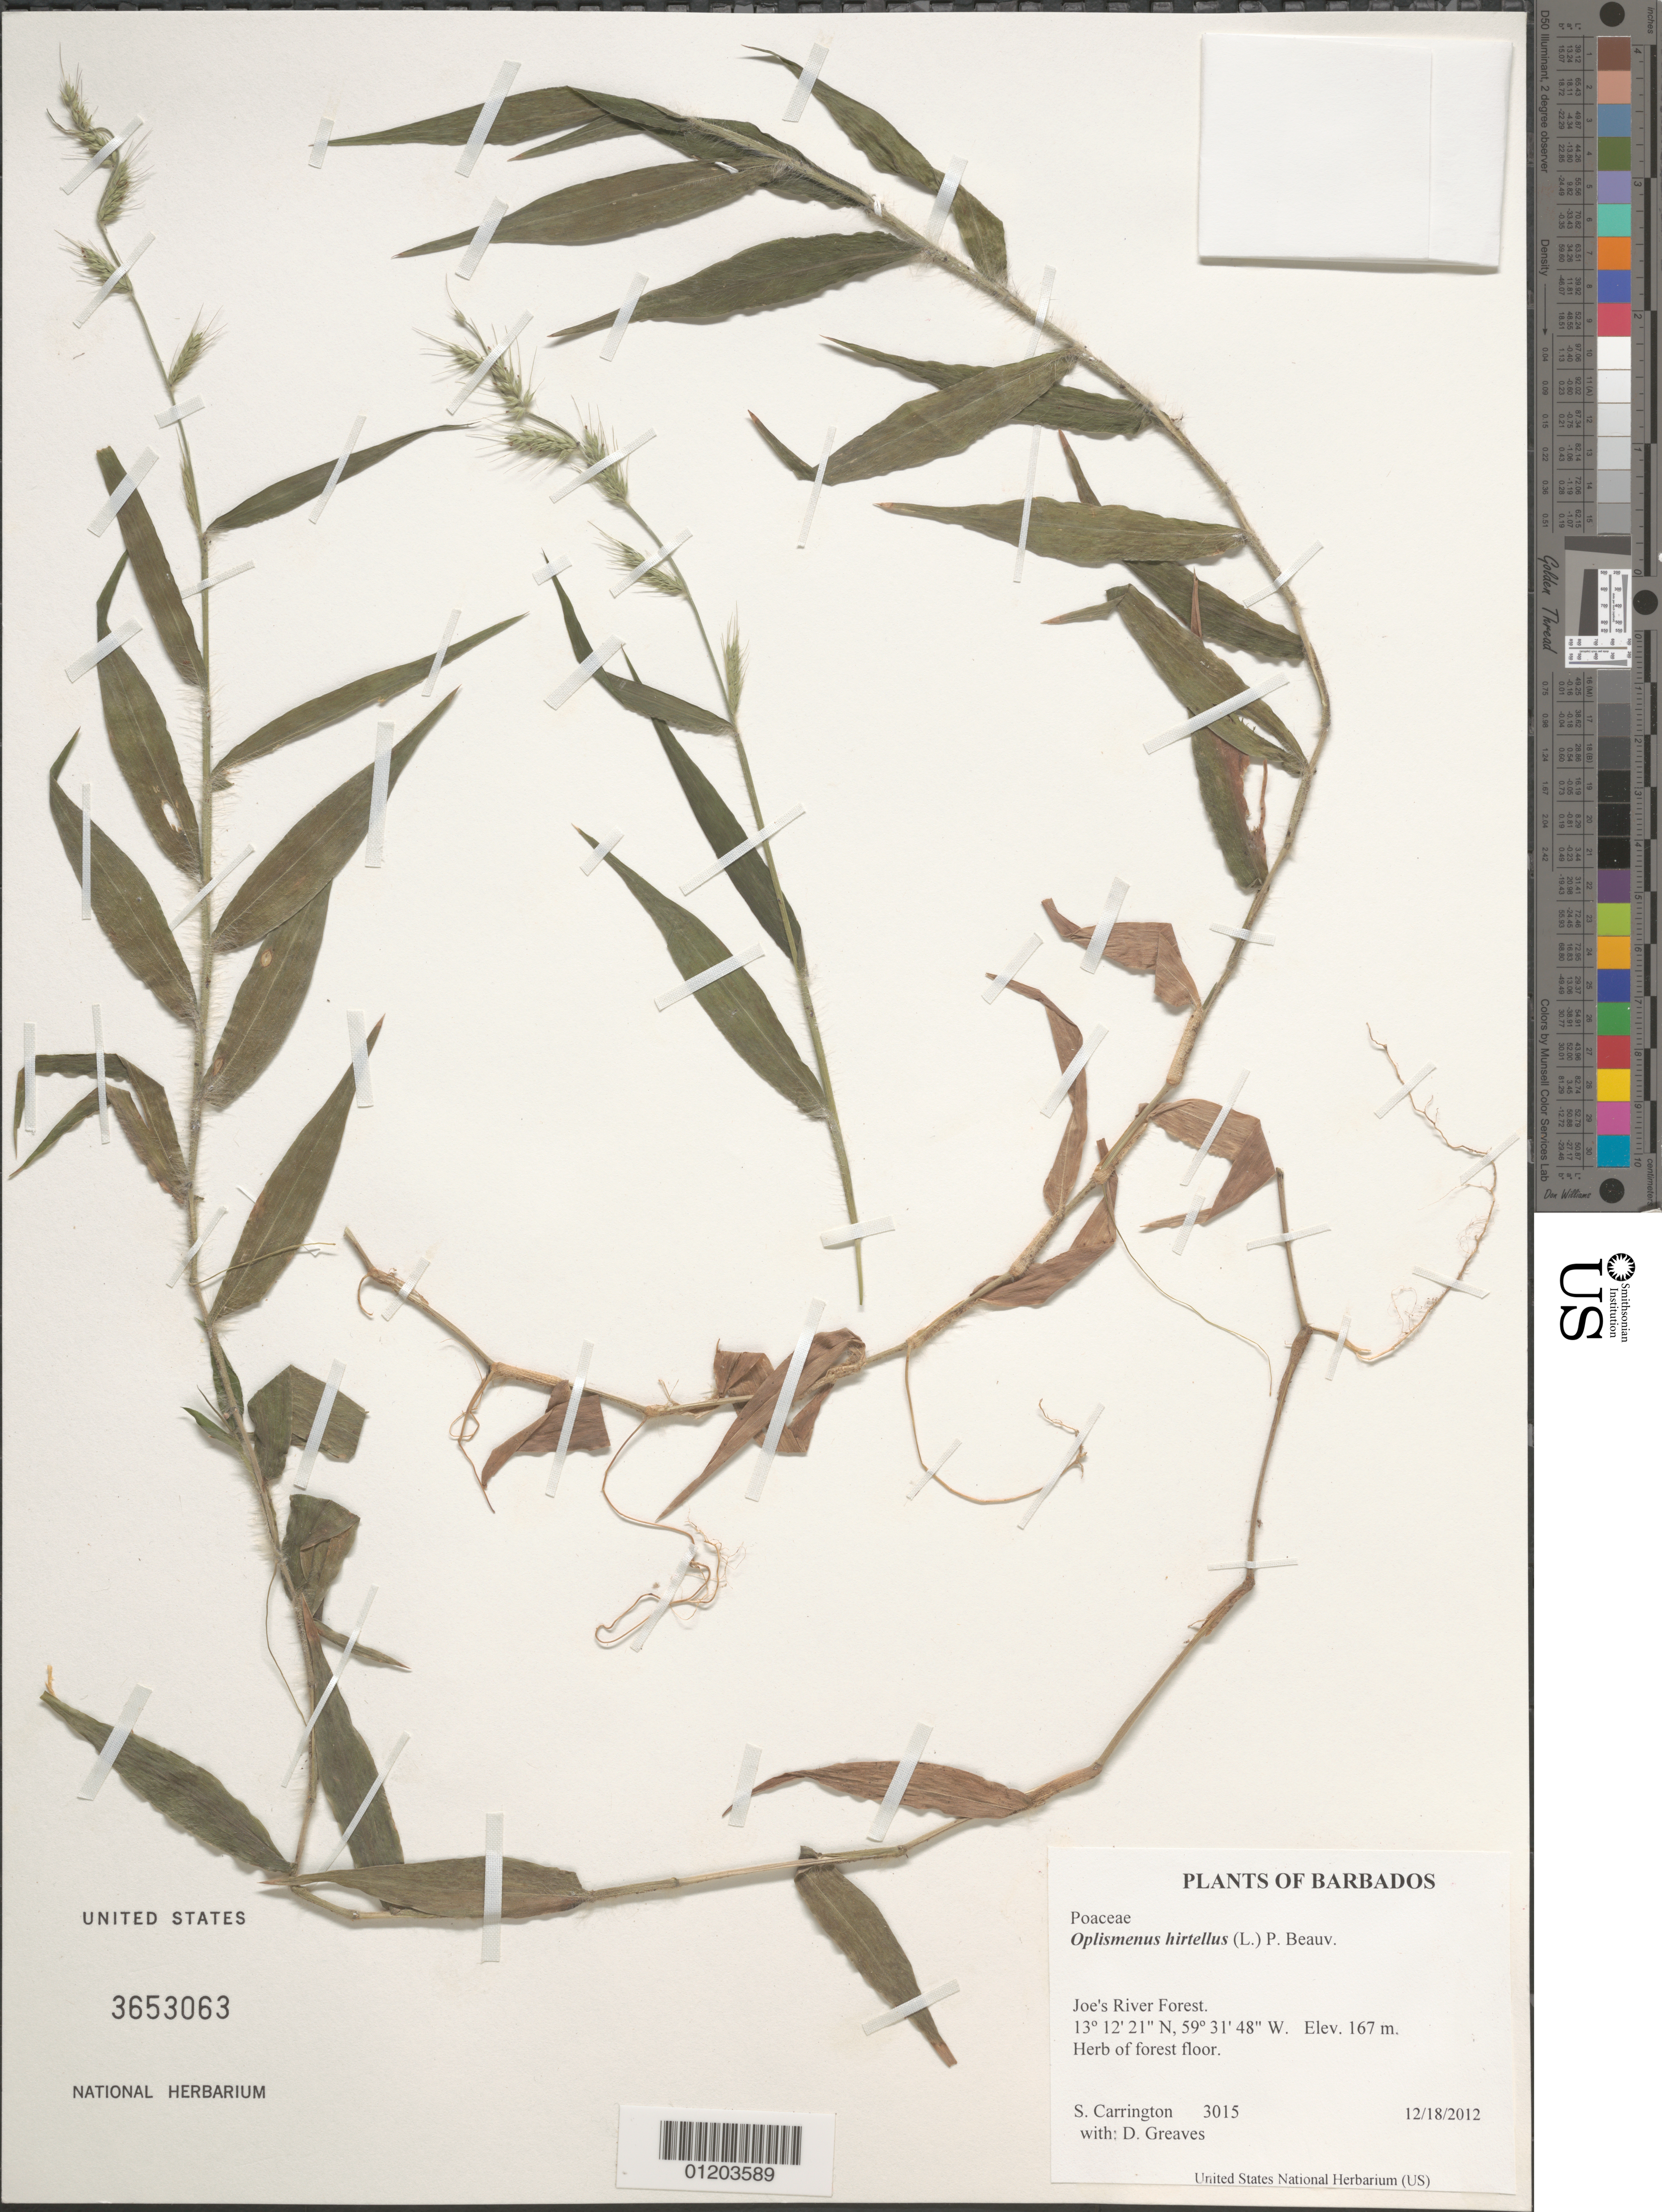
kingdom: Plantae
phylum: Tracheophyta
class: Liliopsida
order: Poales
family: Poaceae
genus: Oplismenus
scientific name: Oplismenus hirtellus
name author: (L.) P. Beauv.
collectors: C. M. S. Carrington & D. Greaves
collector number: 3015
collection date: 2012-12-18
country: Barbados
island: Barbados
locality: Joe's River Forest.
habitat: Forest floor.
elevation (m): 167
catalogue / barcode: US 3653063